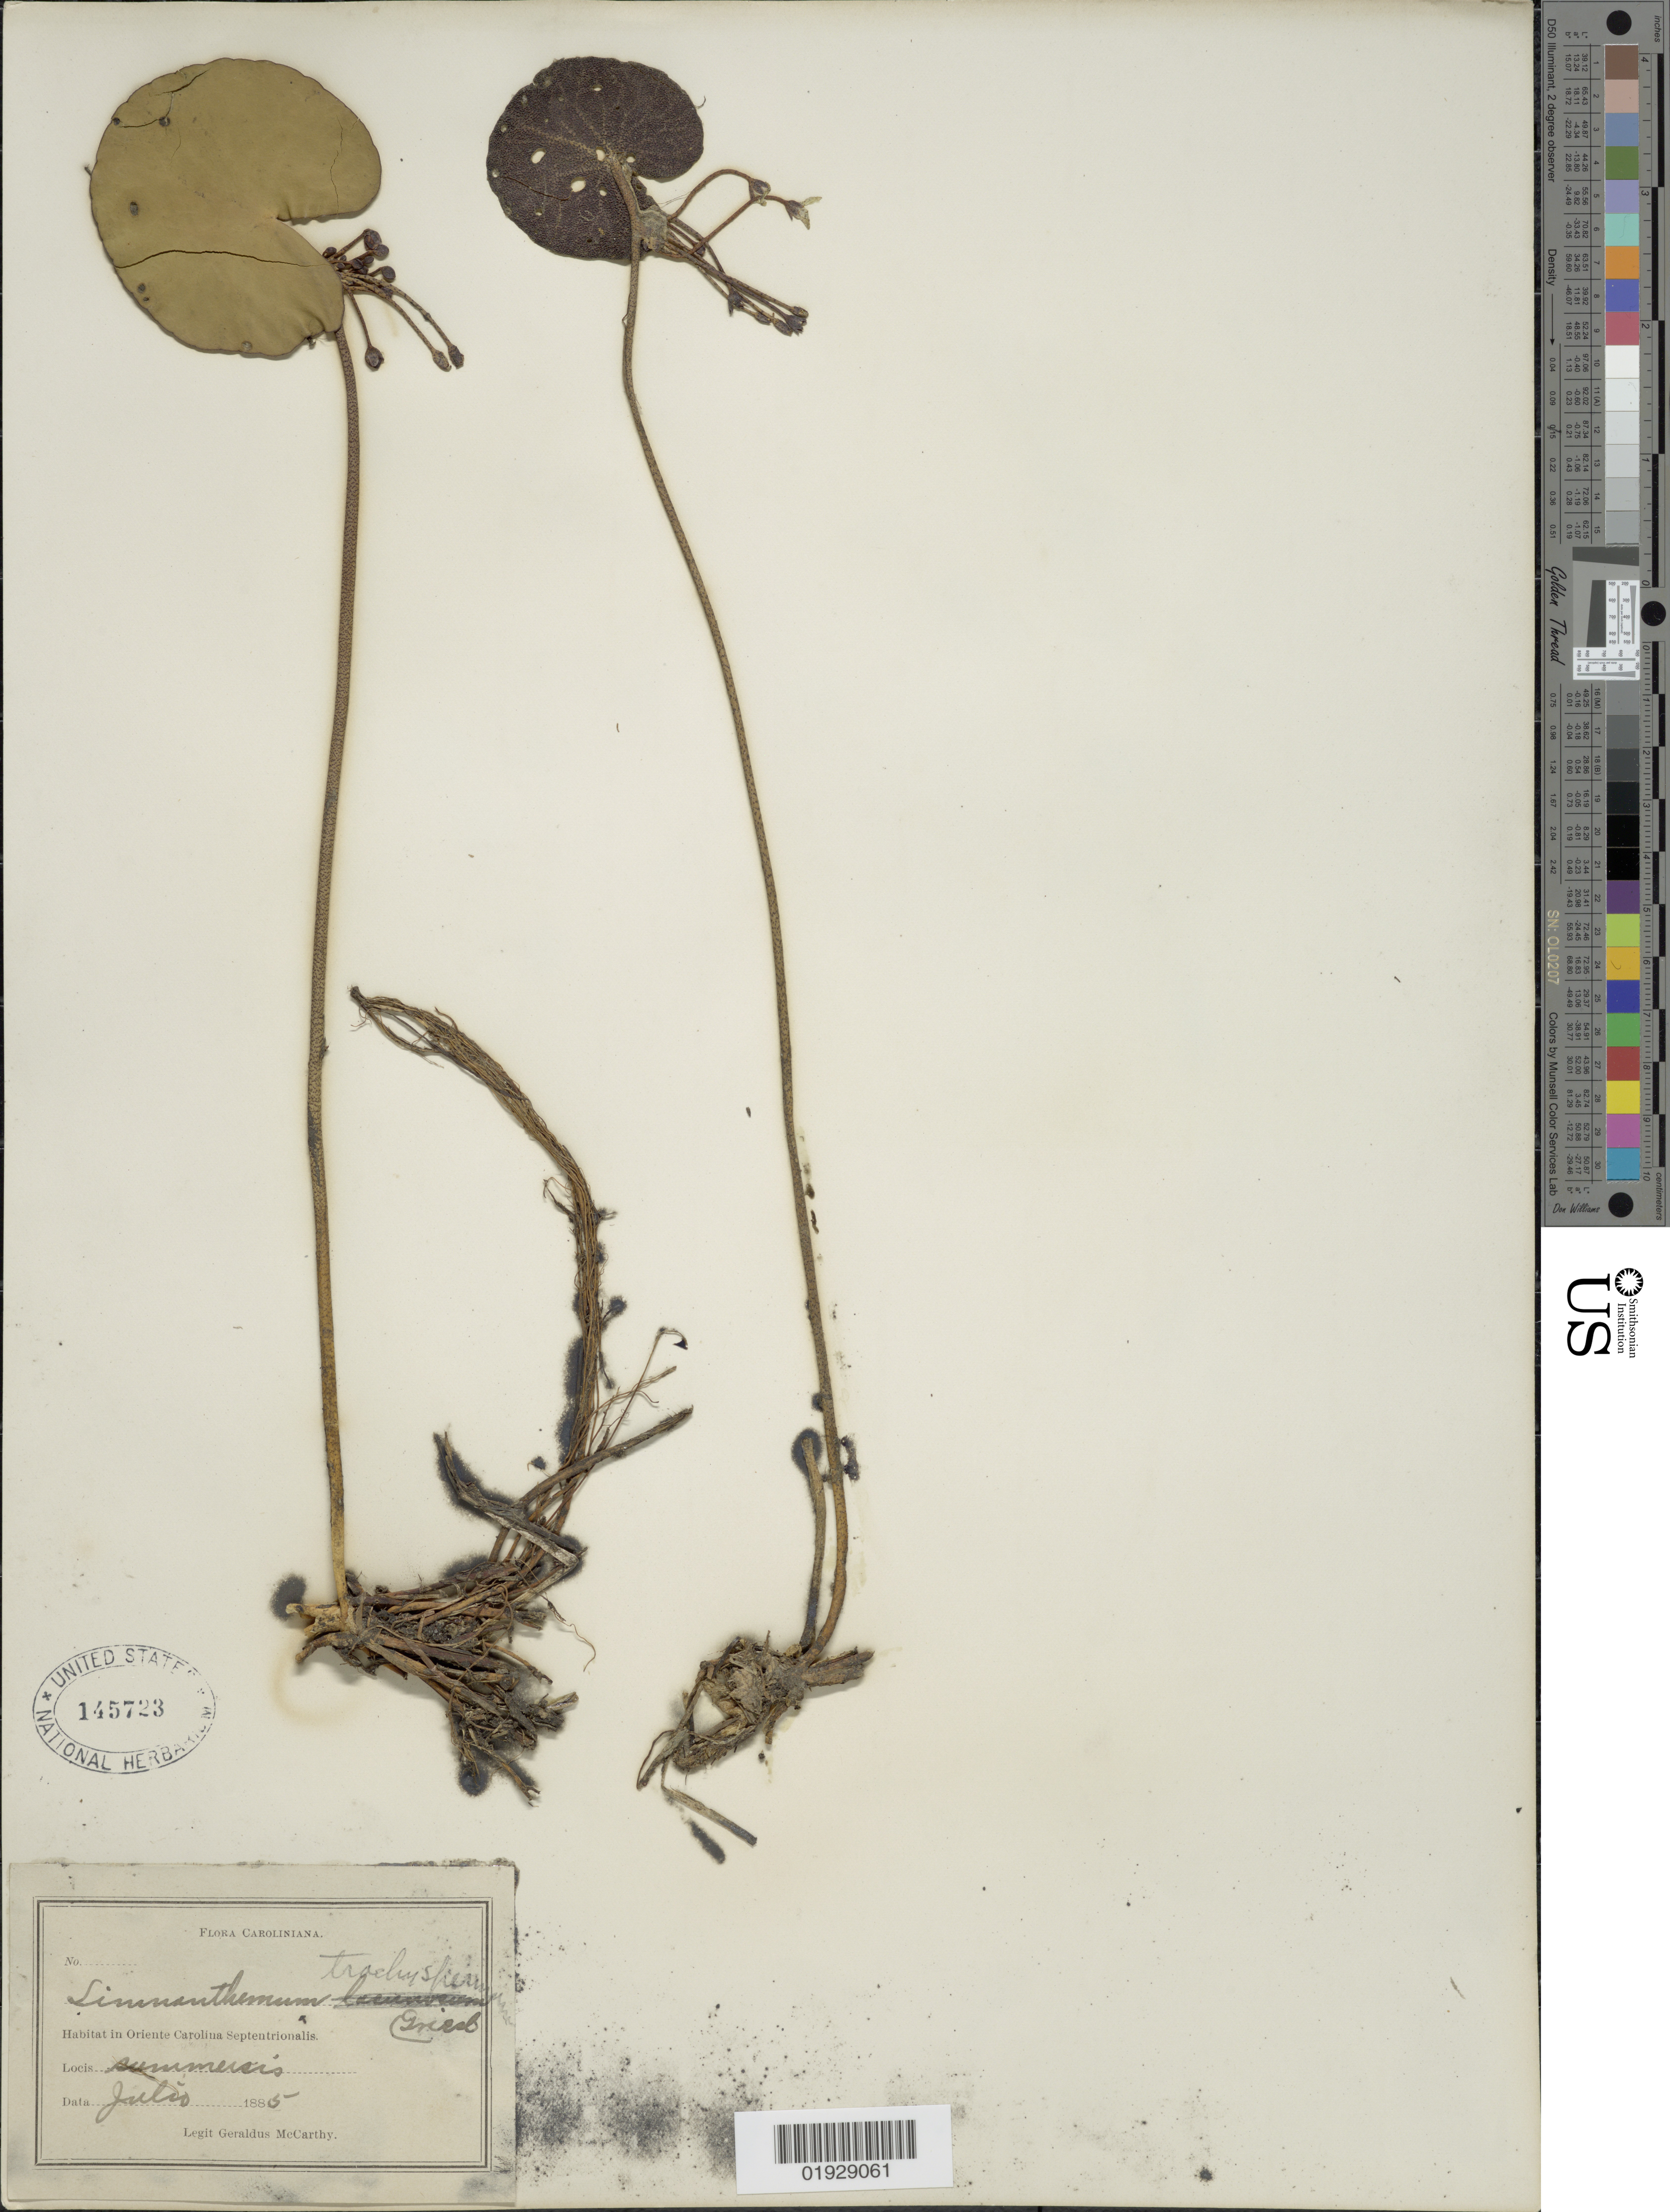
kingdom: Plantae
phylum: Tracheophyta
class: Magnoliopsida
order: Asterales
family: Menyanthaceae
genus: Nymphoides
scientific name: Nymphoides aquatica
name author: (J.F. Gmel.) Kuntze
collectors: M. McCarthy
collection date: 1885-07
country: United States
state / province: North Carolina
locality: Caroliniana, in Oriente Carolina Septentrionalis, Summersis.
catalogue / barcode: US 145723